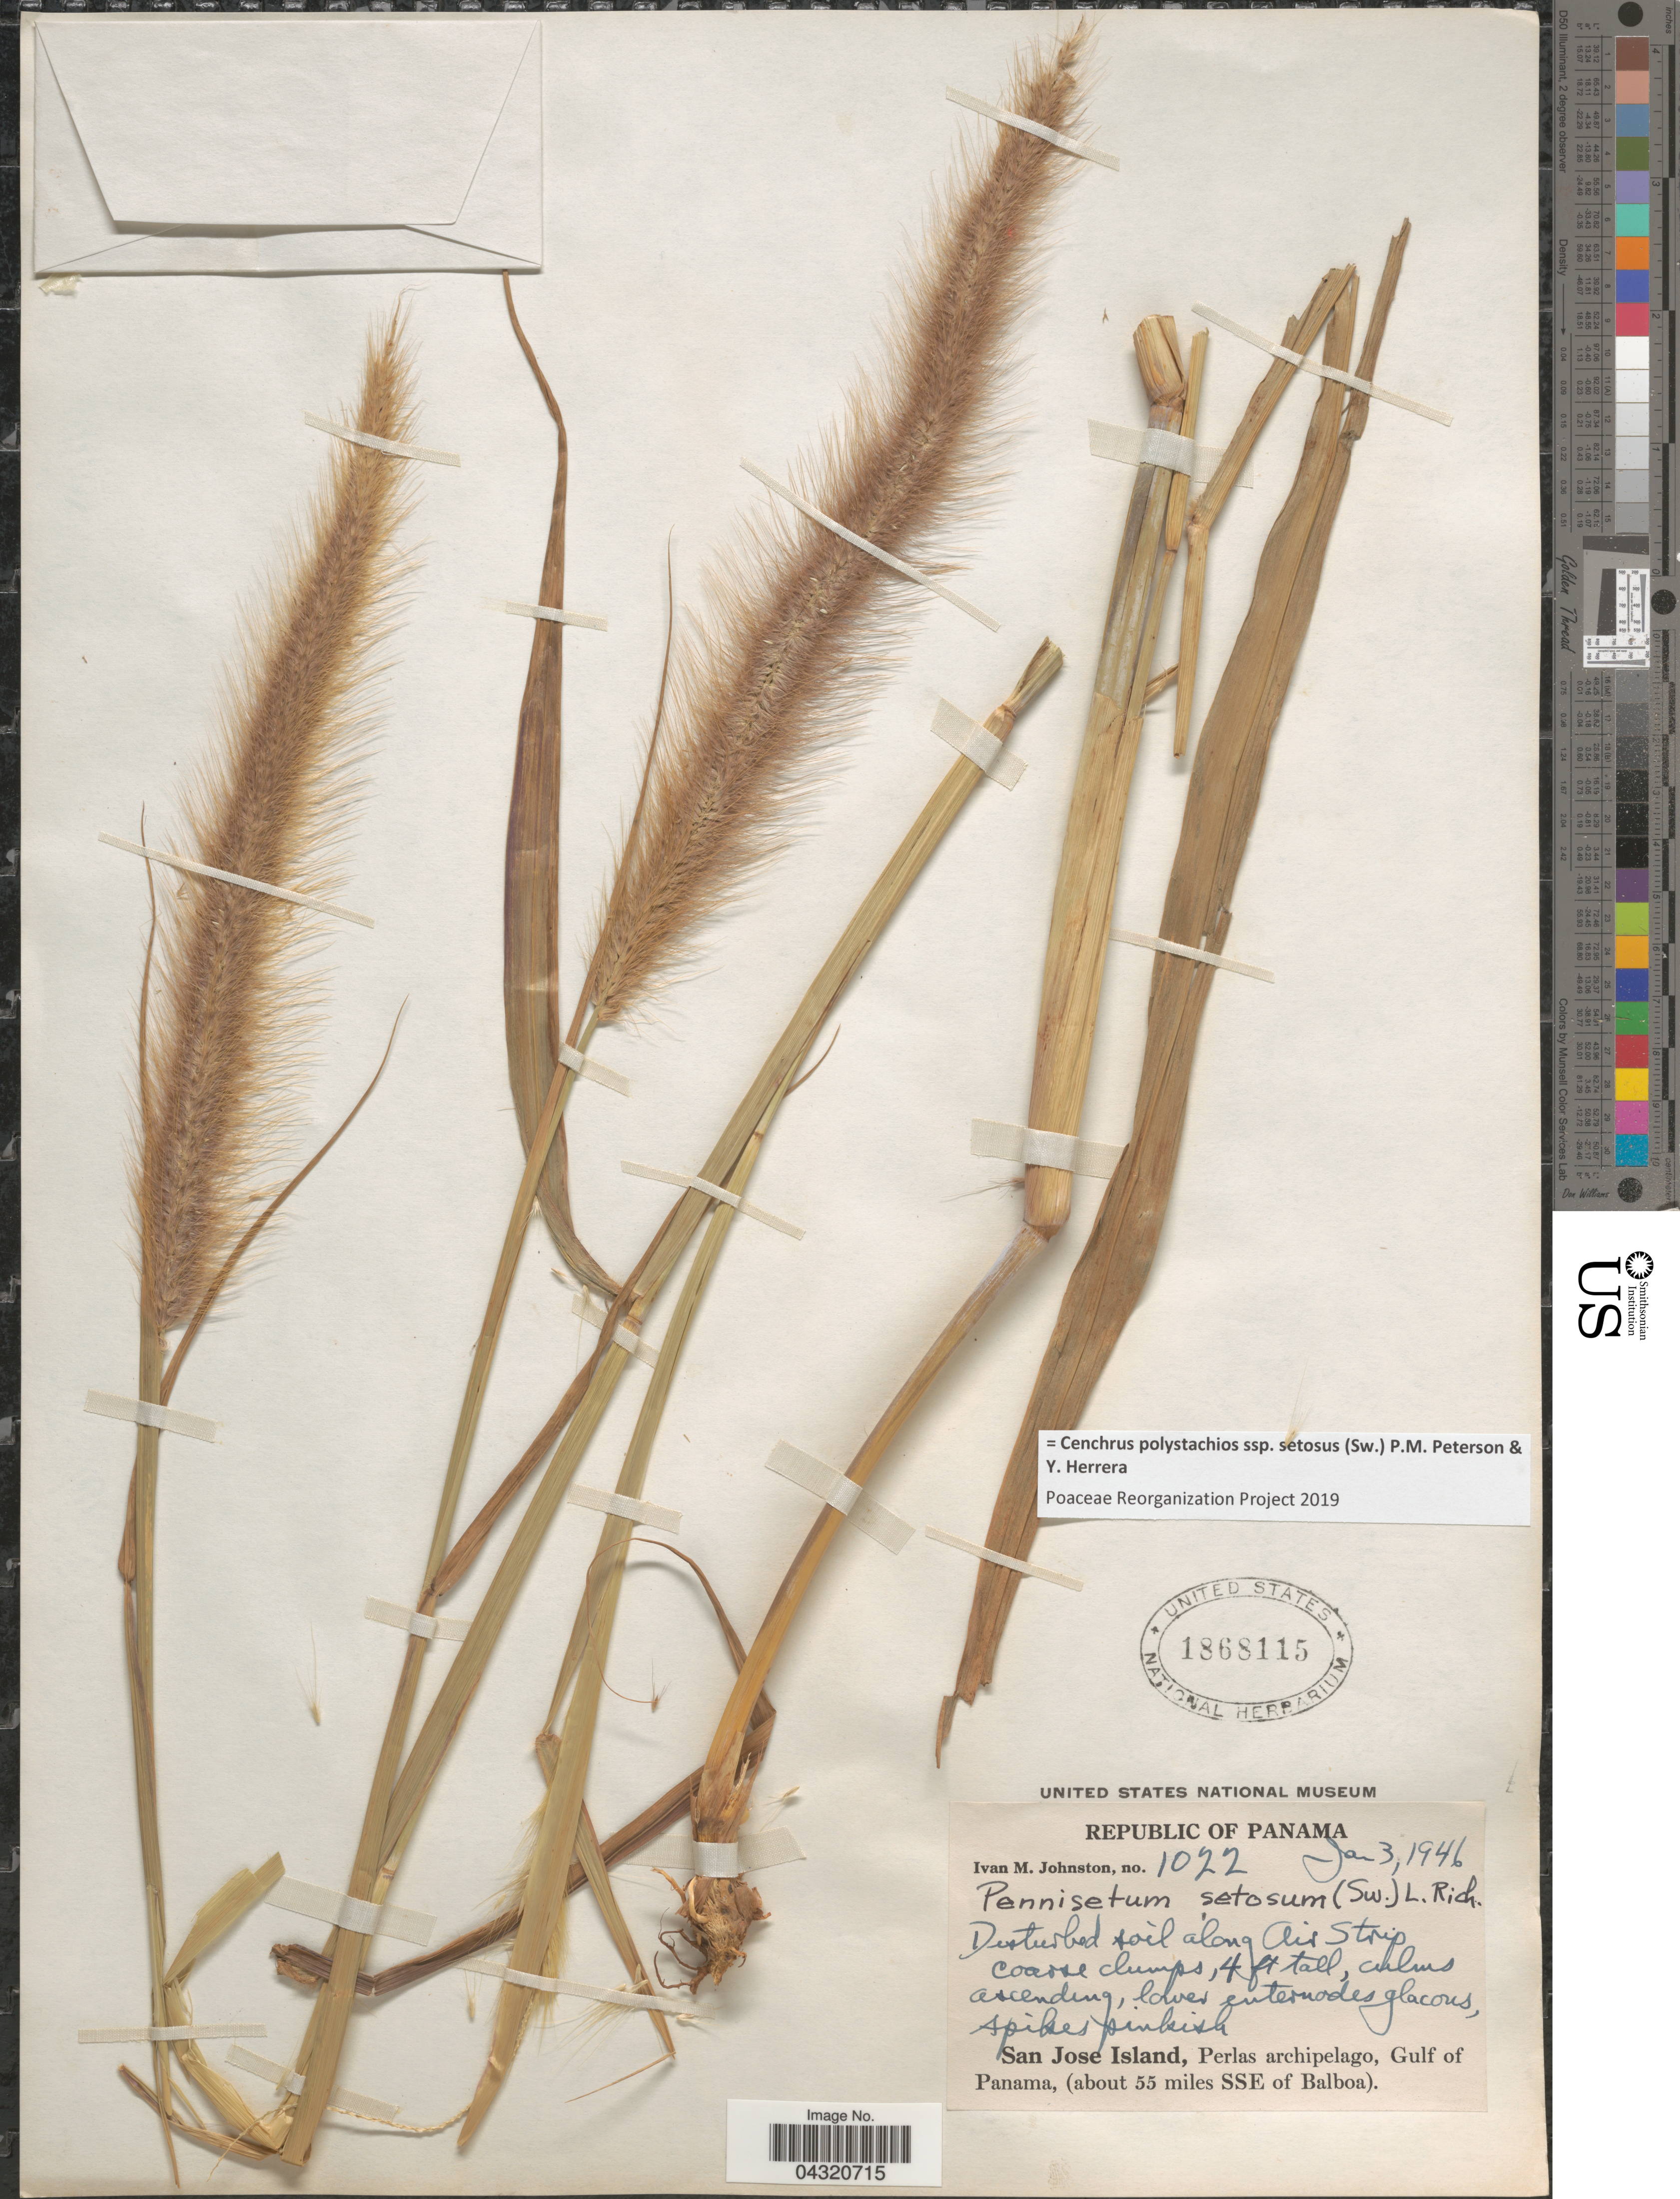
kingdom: Plantae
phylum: Tracheophyta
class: Liliopsida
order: Poales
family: Poaceae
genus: Cenchrus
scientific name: Cenchrus polystachios subsp. setosus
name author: (Sw.) P.M. Peterson & Y. Herrera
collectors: I.M. Johnston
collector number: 1022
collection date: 1946-01-03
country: Panama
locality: San Jose Island, Perlas archipelago, Gulf of Panama, (about 55 miles SSE of Balboa).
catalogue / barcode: US 1868115